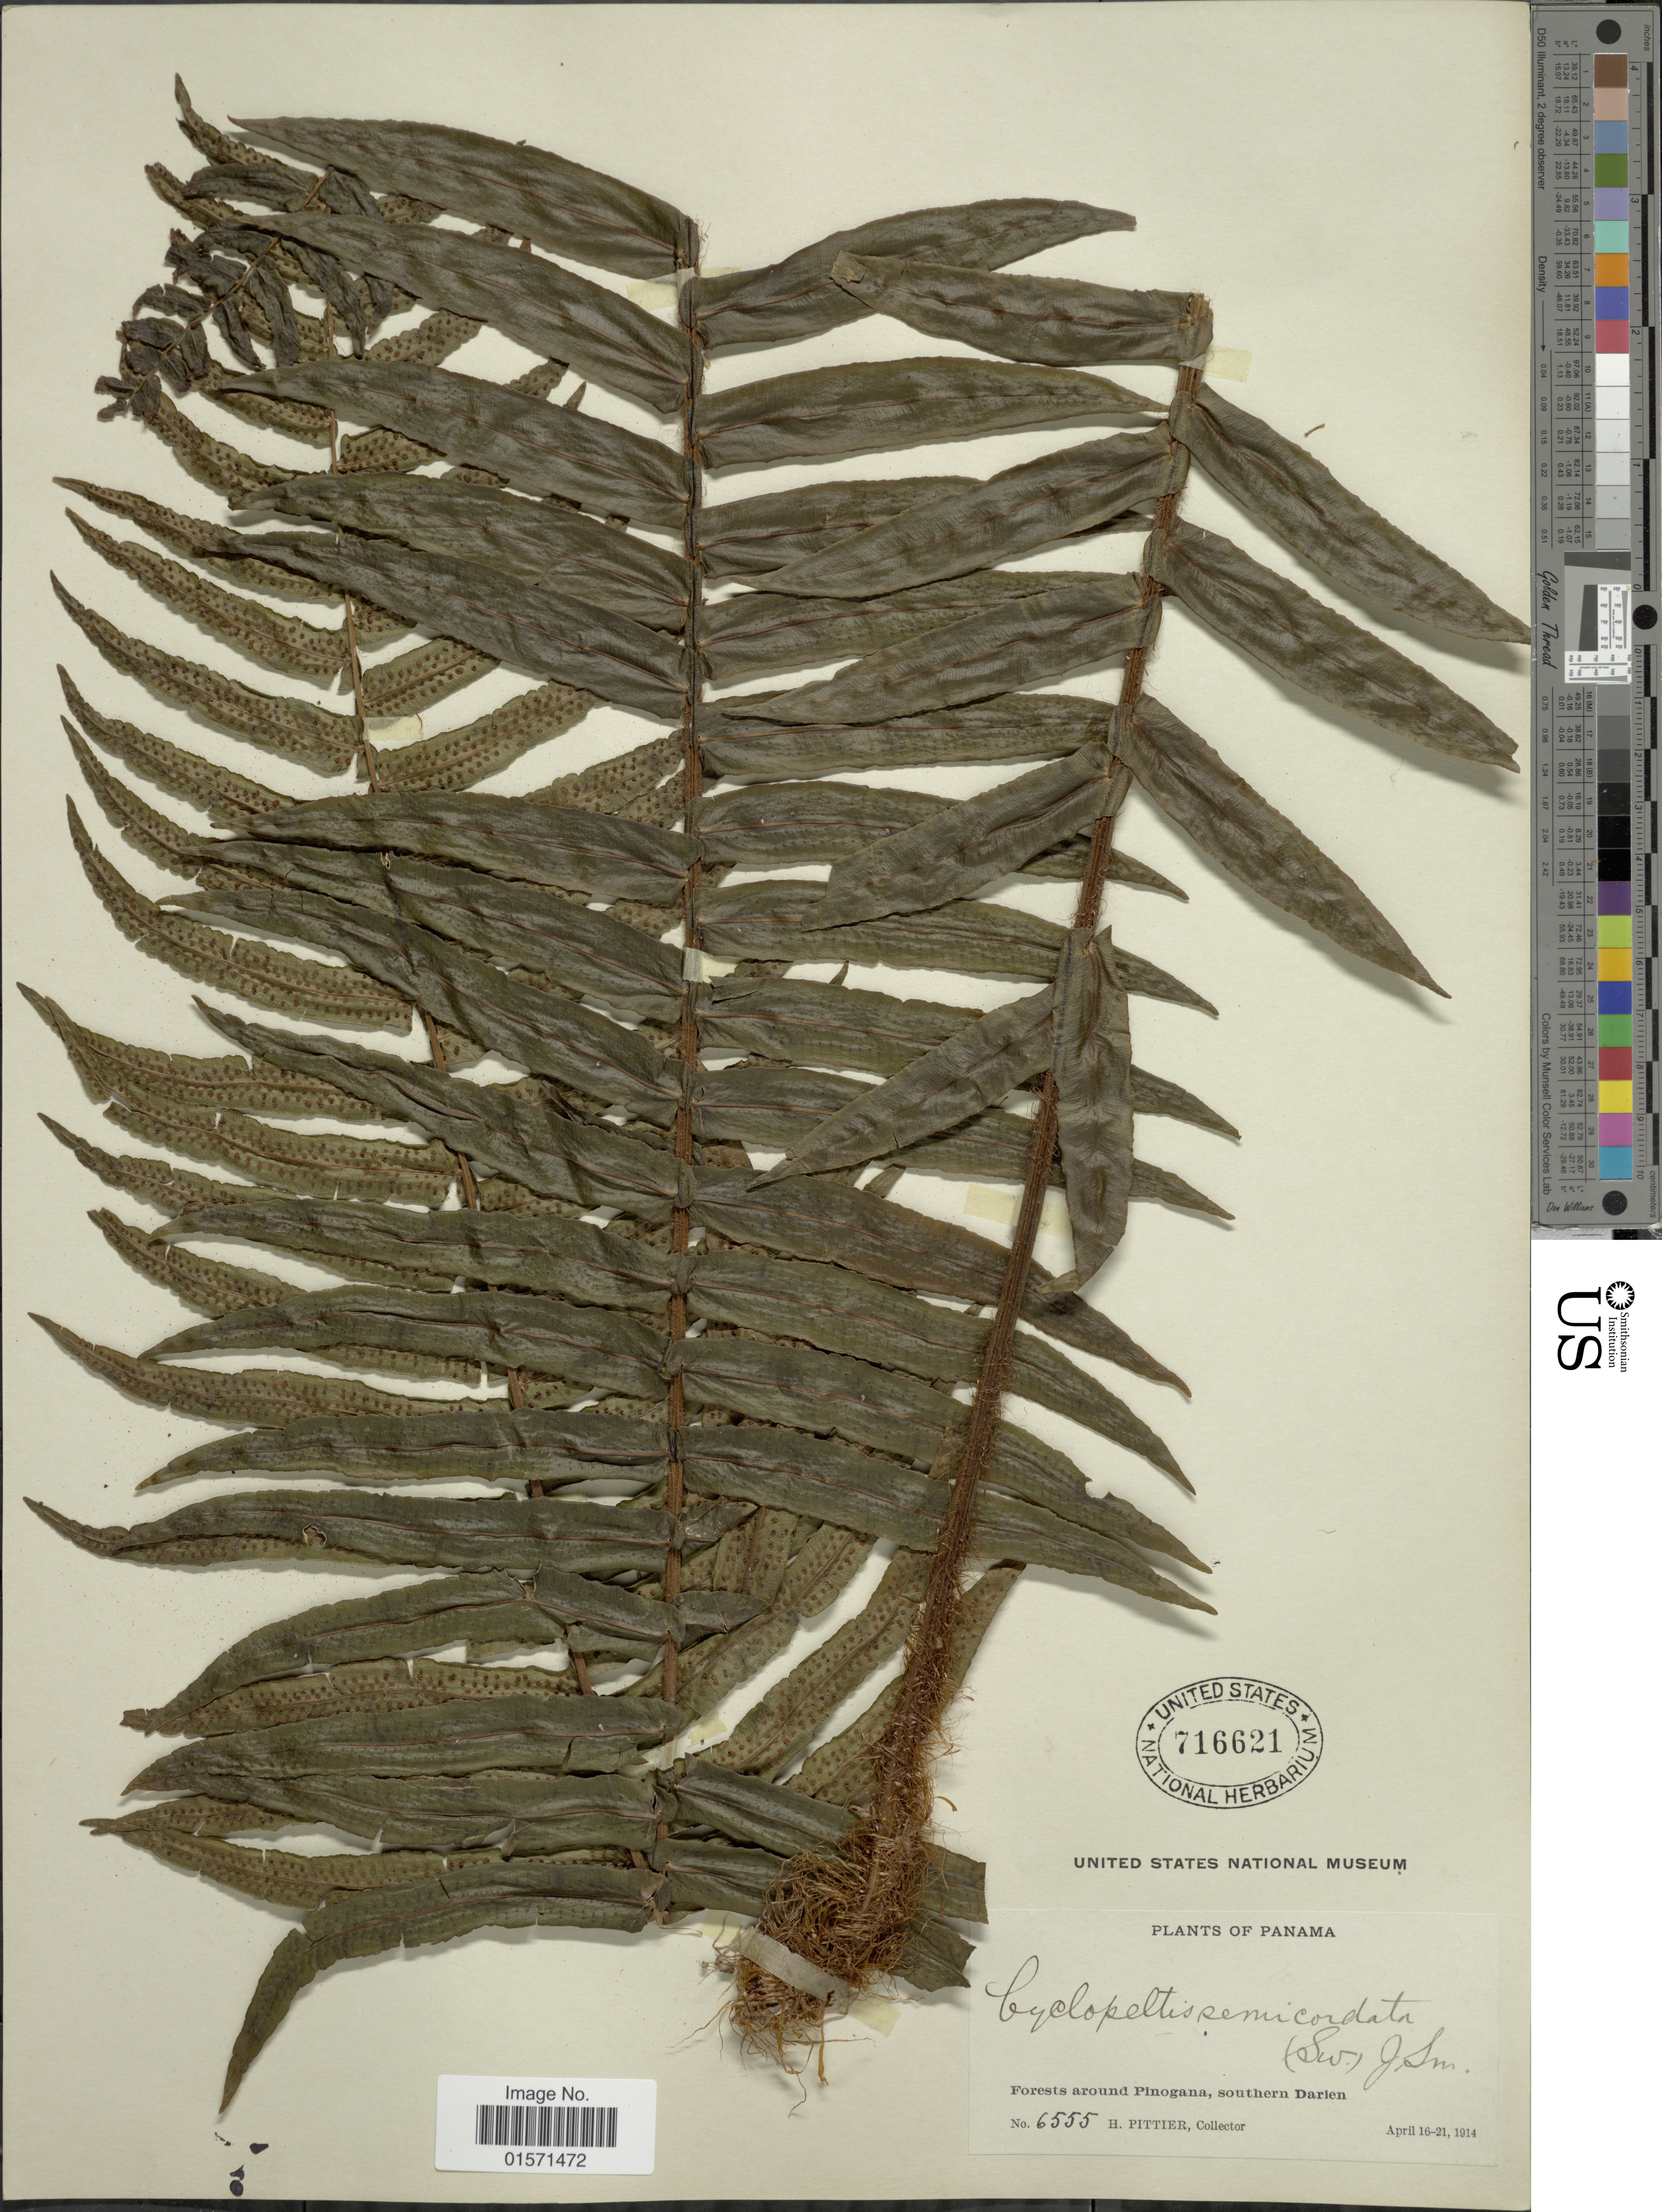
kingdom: Plantae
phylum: Tracheophyta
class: Polypodiopsida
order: Polypodiales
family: Lomariopsidaceae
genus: Cyclopeltis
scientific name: Cyclopeltis semicordata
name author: (Sw.) J. Sm.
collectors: H. F. Pittier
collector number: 6555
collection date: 1914-04-16/1914-04-21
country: Panama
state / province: Darién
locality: Forests around Pinogana, southern Darien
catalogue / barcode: US 716621